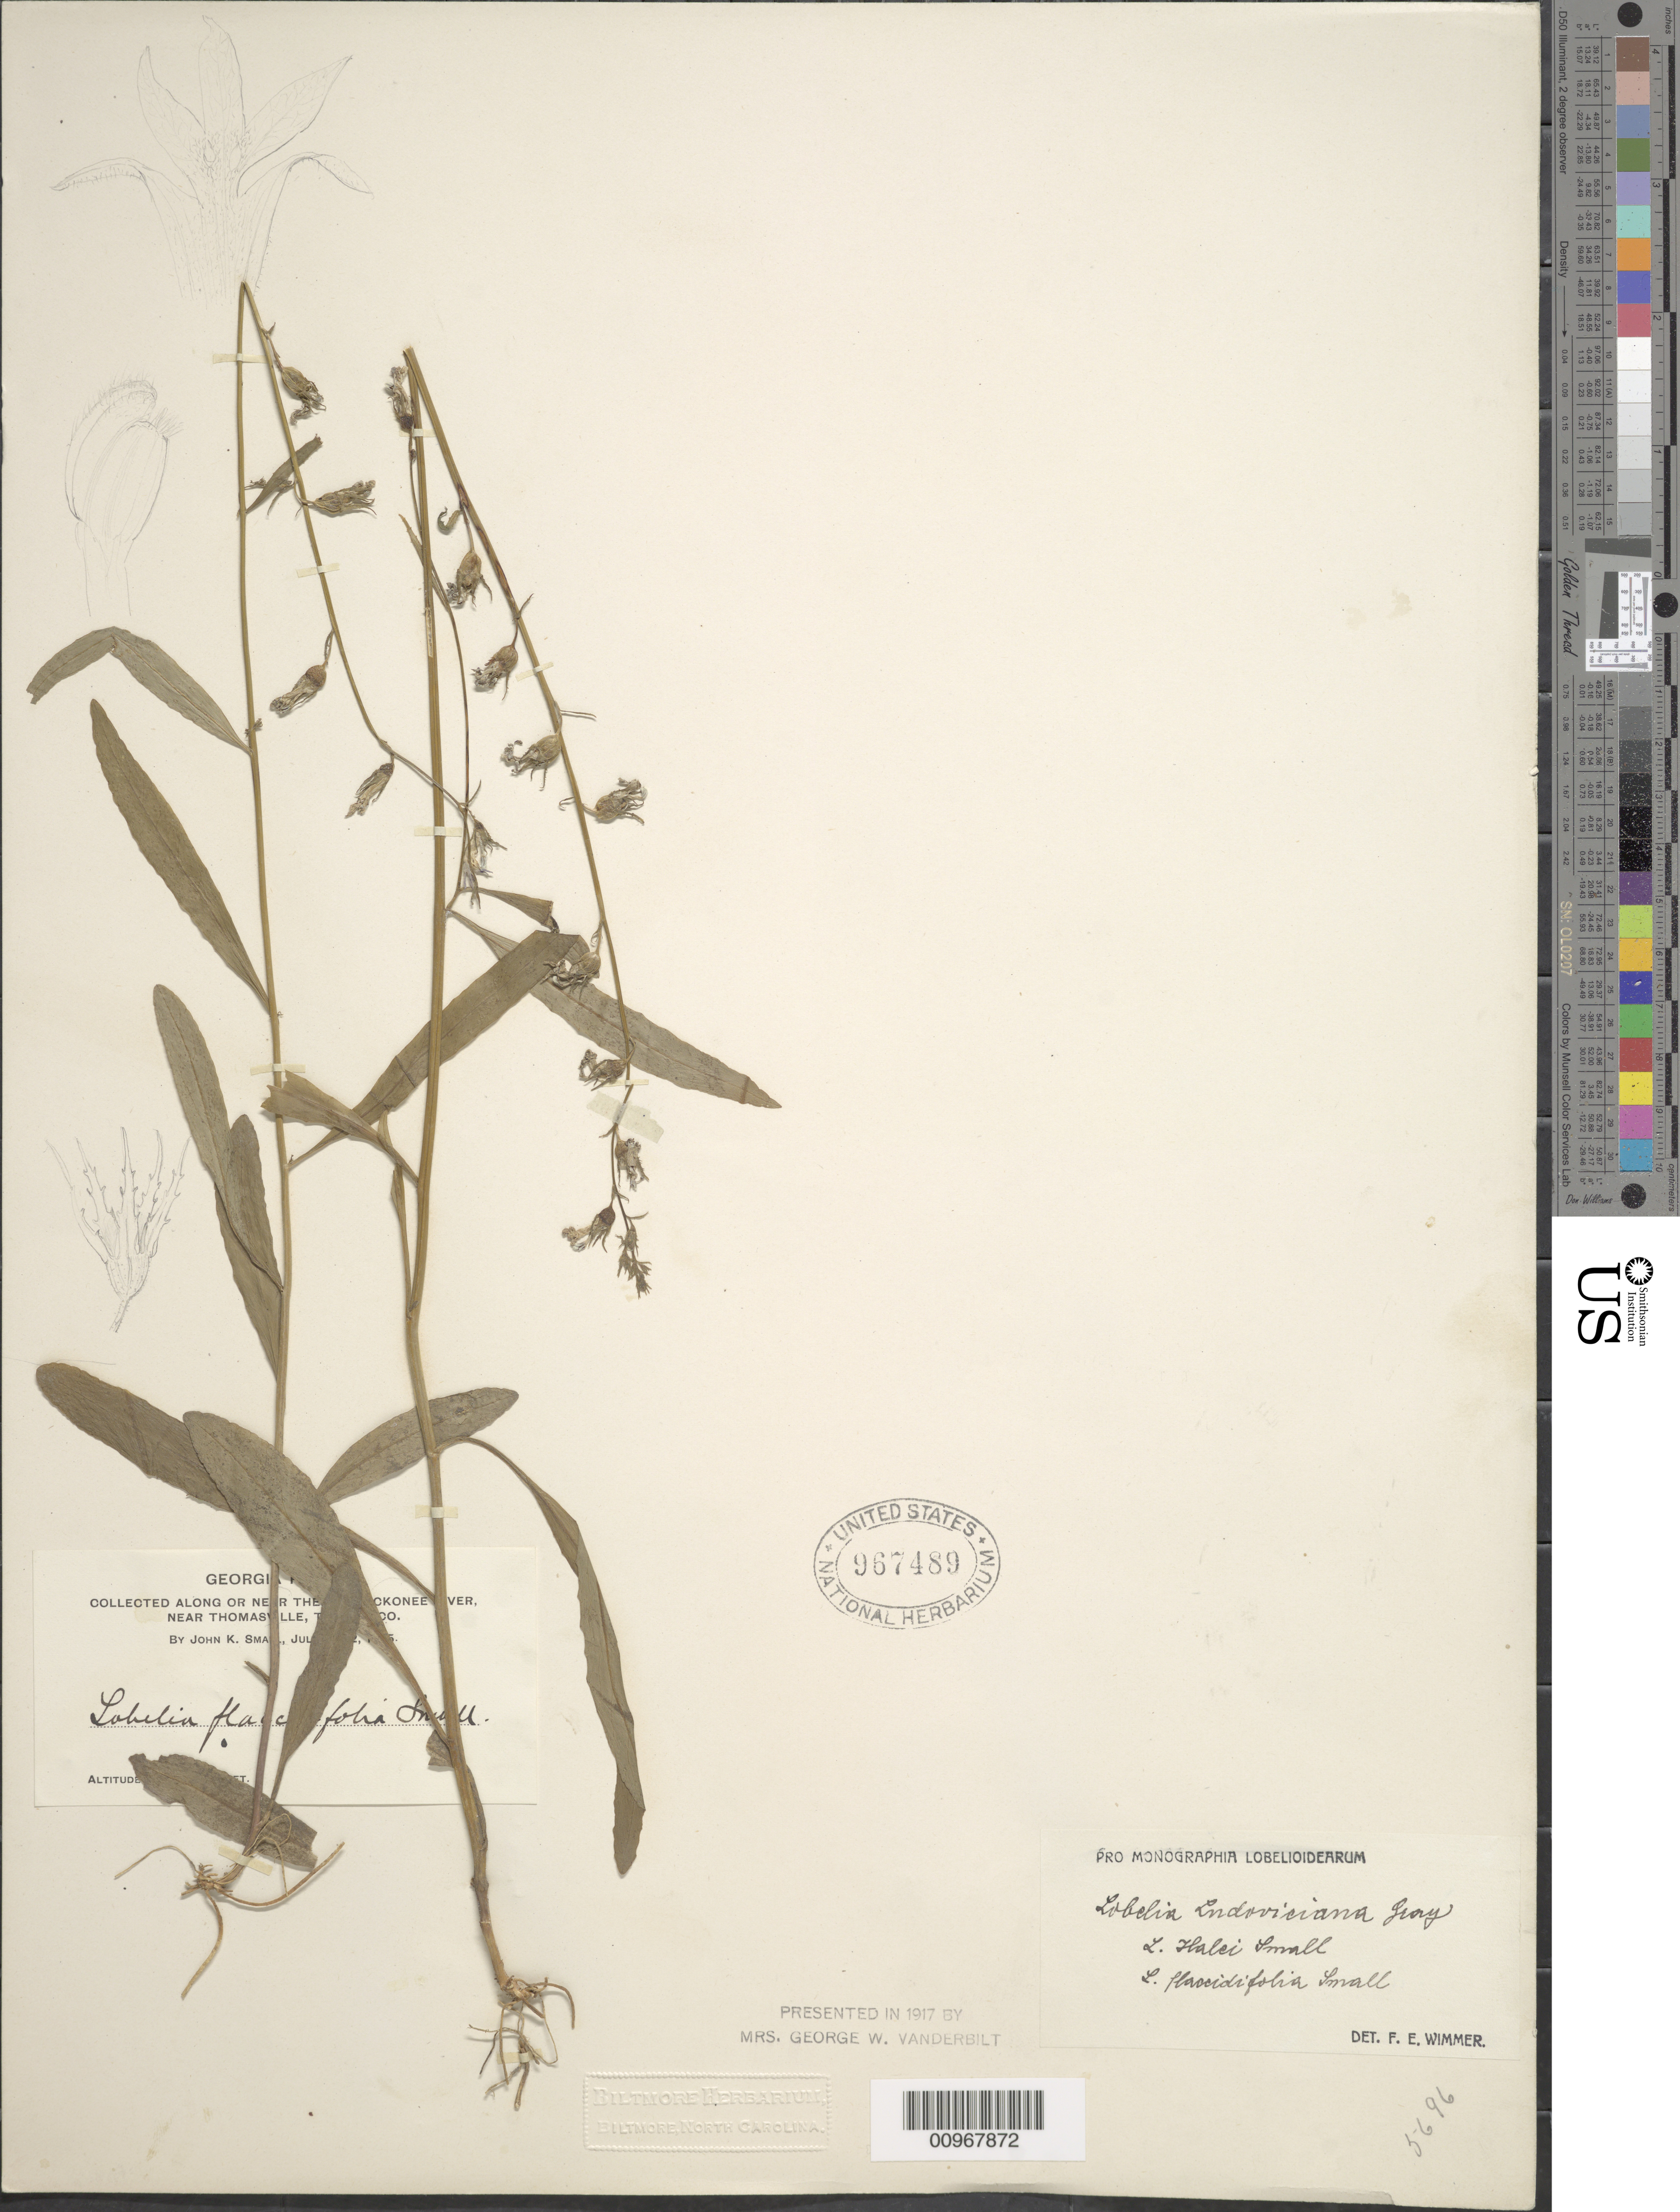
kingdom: Plantae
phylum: Tracheophyta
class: Magnoliopsida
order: Asterales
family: Campanulaceae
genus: Lobelia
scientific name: Lobelia ludoviciana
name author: Alph. Wood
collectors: J. K. Small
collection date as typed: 12 Jul 1895 to 22 Jul 1895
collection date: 1895-07-12/1895-07-22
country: United States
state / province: Georgia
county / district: Thomas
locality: Near Thomasville, near the Ochlockonee River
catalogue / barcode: US 967489